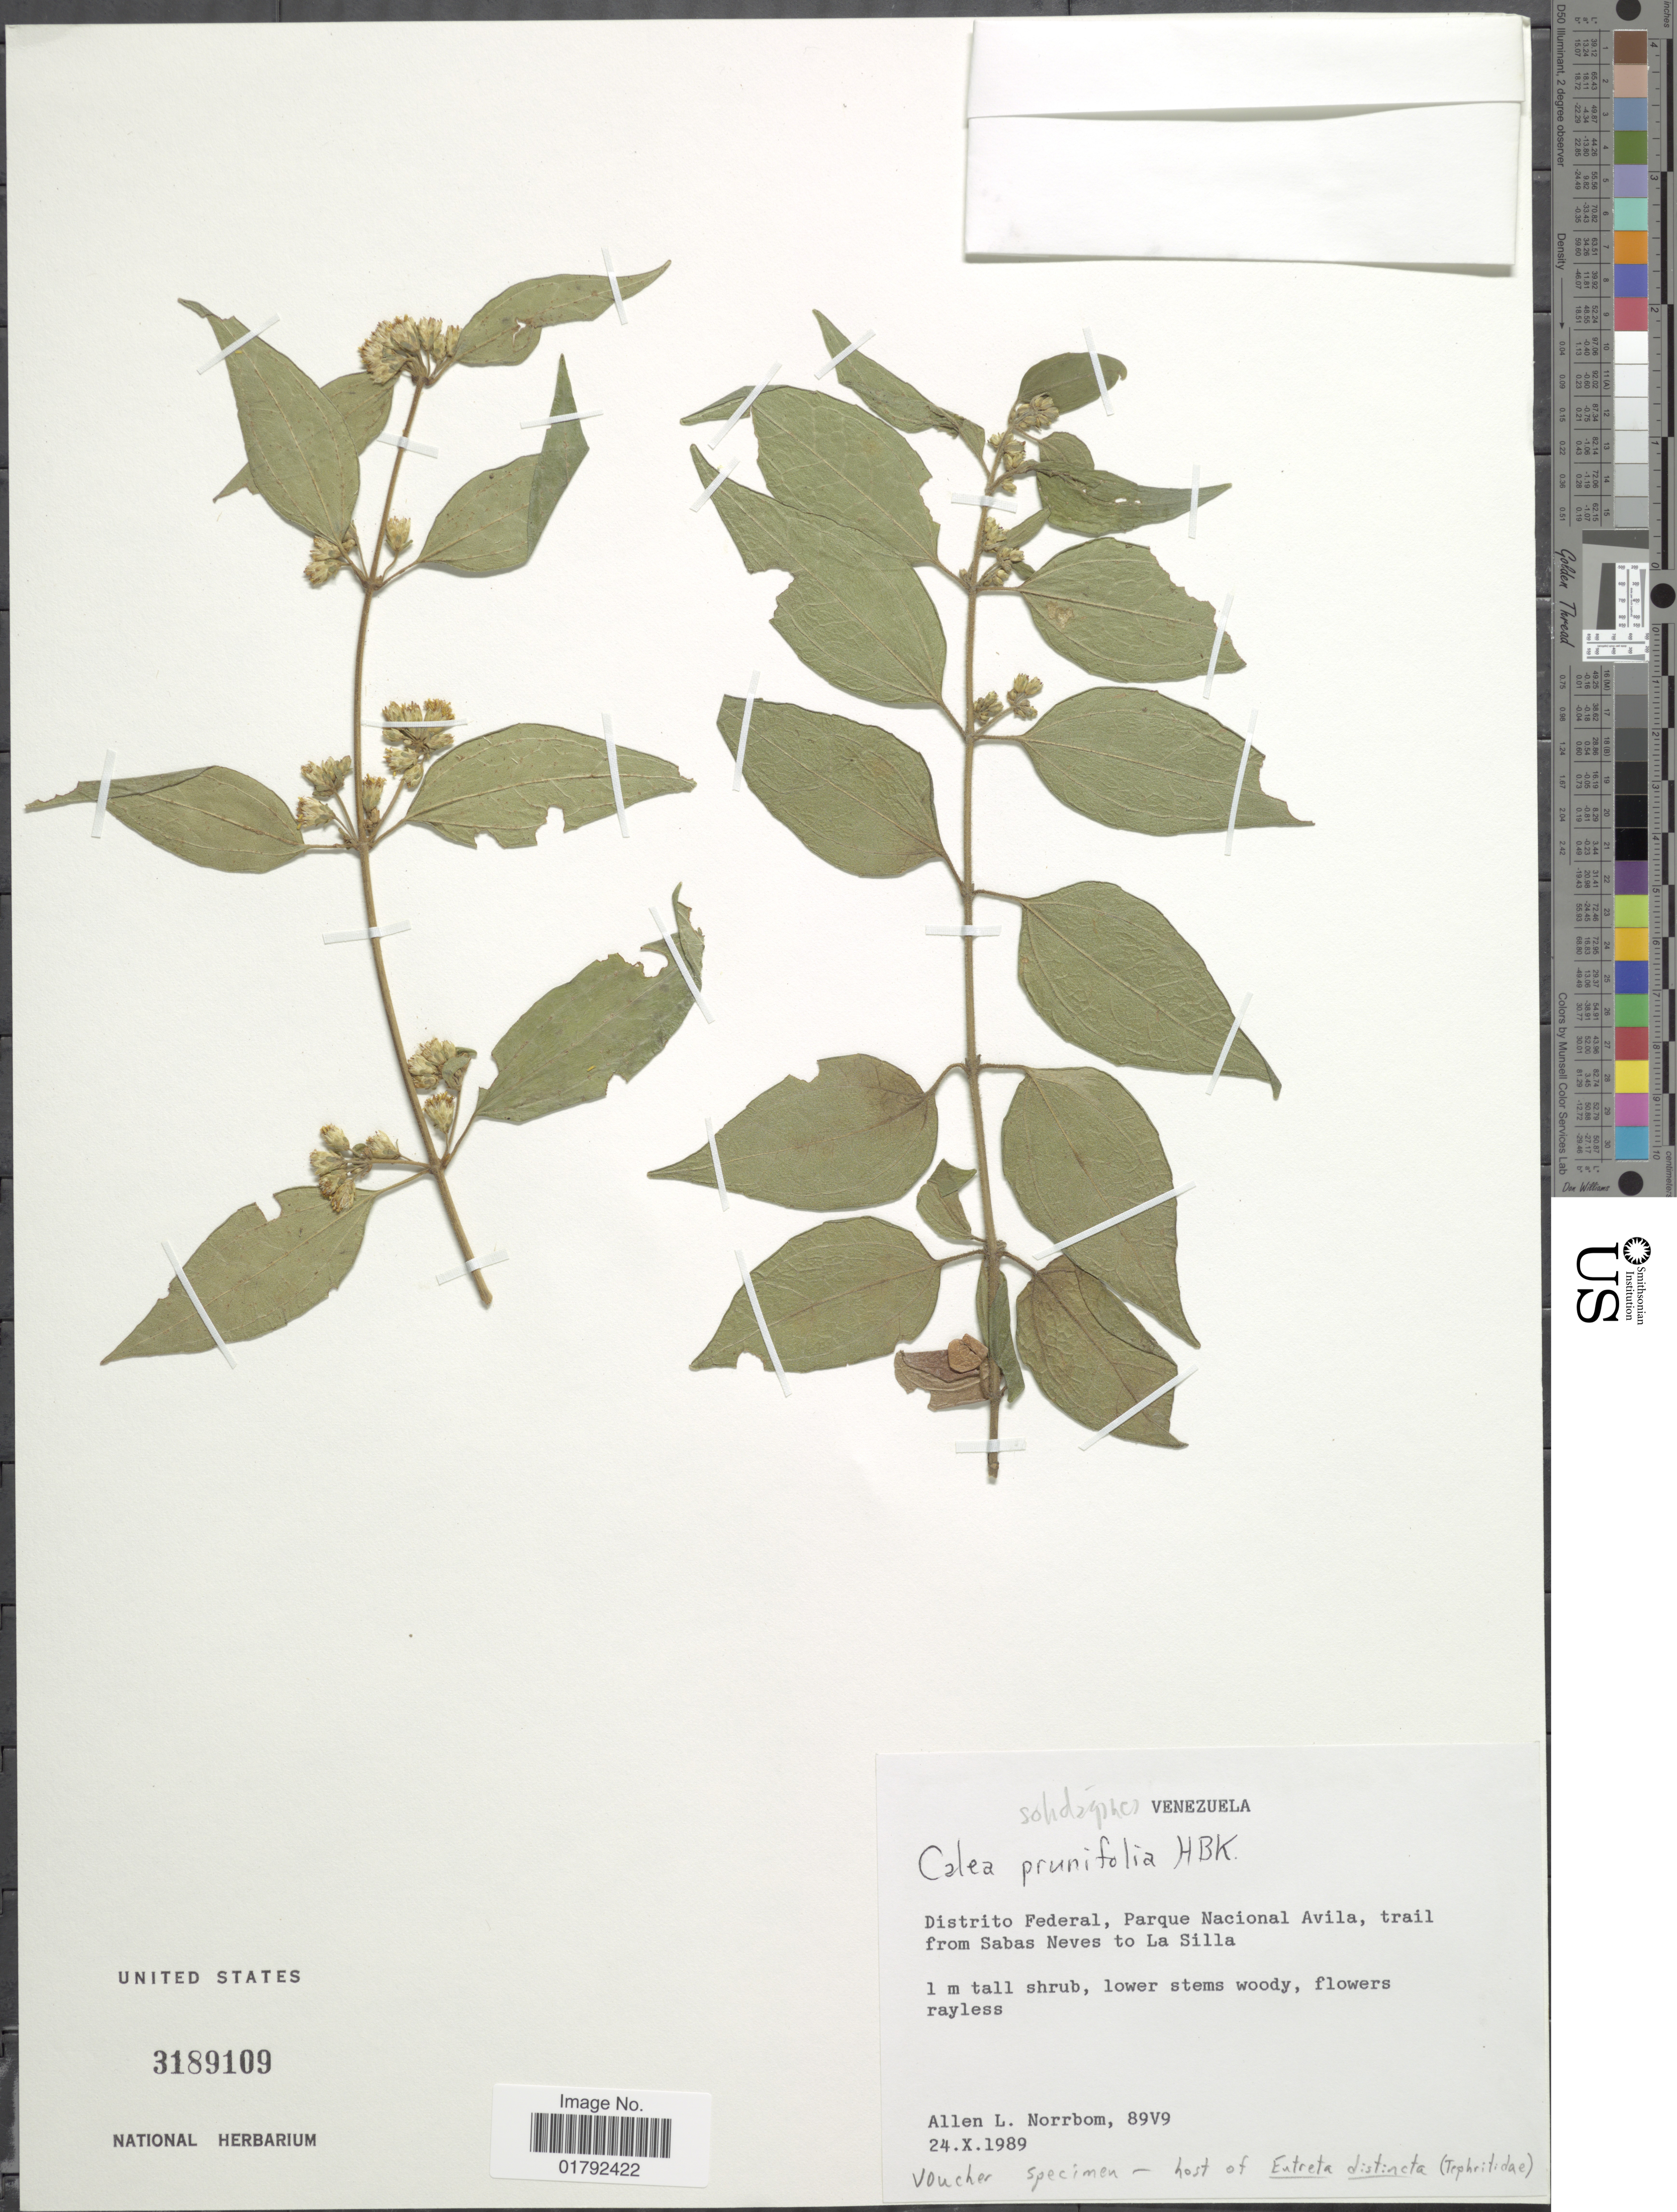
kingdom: Plantae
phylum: Tracheophyta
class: Magnoliopsida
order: Asterales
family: Asteraceae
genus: Calea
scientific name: Calea solidaginea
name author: Kunth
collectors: A. L. Norrbom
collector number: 89V9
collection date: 1989-10-24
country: Venezuela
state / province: Distrito Federal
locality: Parque Nacional Avila, trail from Sabas Neves to La Silla.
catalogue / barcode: US 3189109